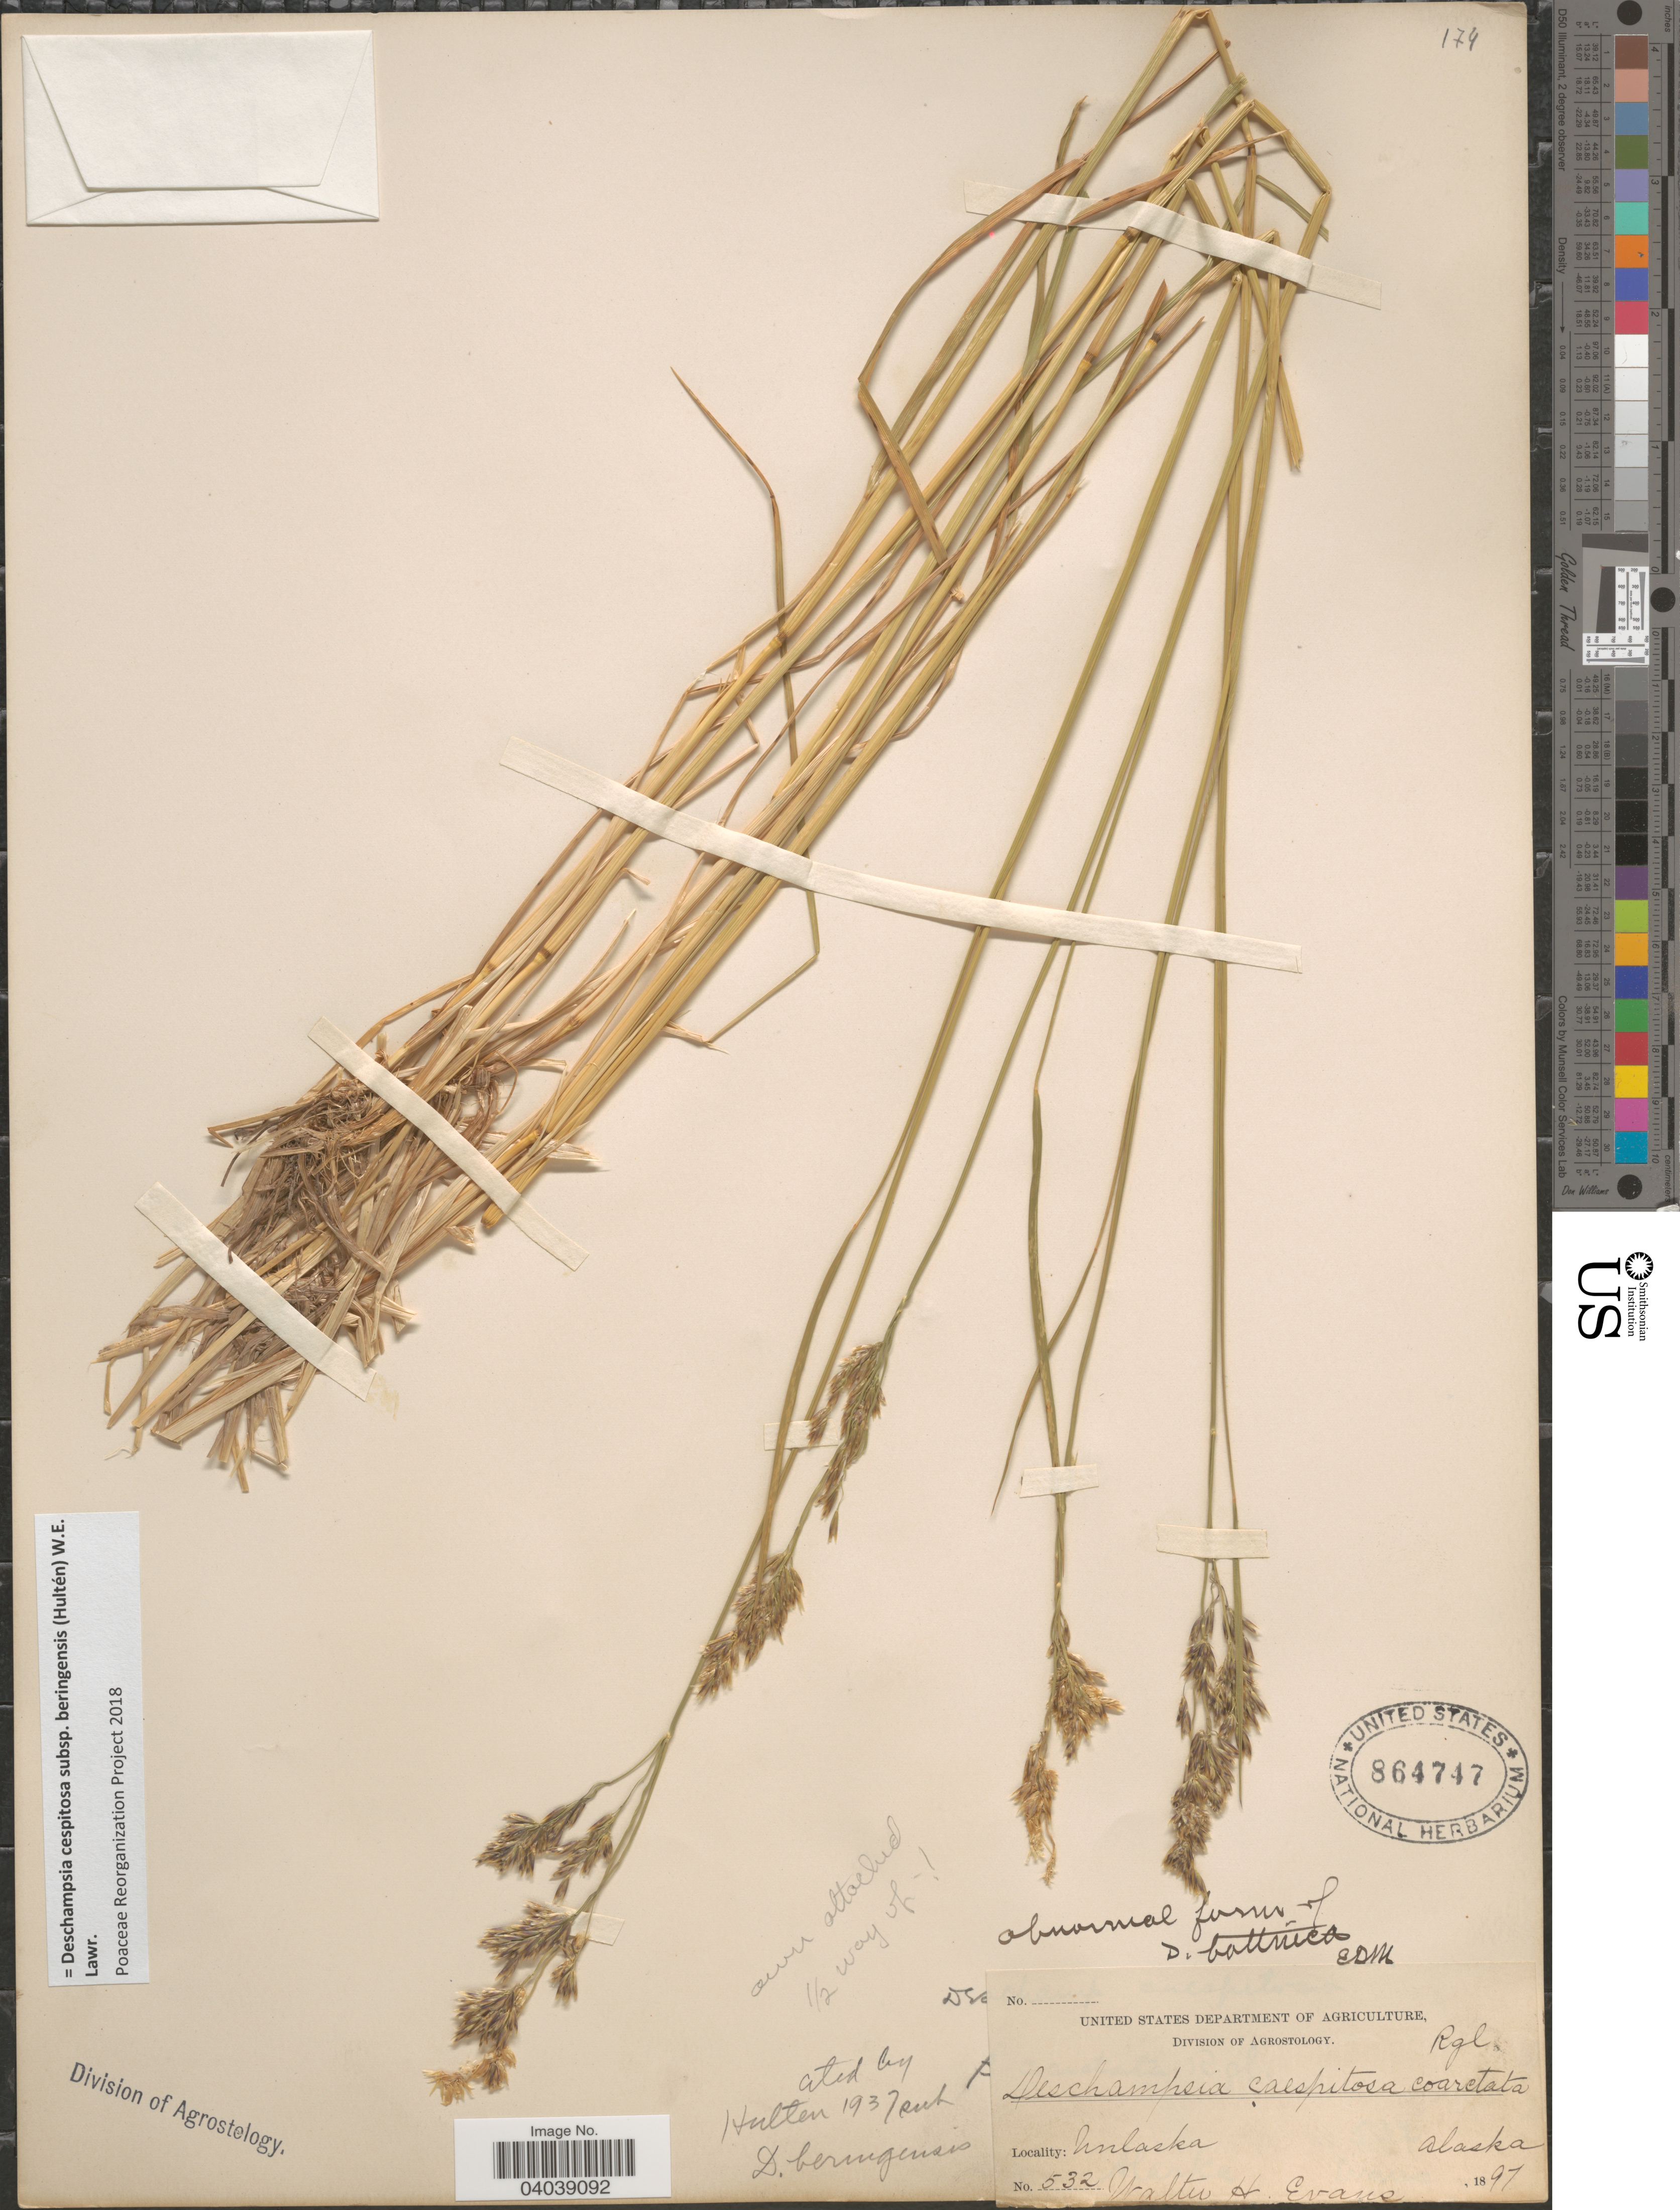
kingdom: Plantae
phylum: Tracheophyta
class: Liliopsida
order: Poales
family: Poaceae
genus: Deschampsia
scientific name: Deschampsia cespitosa subsp. beringensis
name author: (Hultén) Lawrence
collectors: W. H. Evans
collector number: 532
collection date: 1897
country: United States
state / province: Alaska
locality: Unlaska.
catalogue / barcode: US 864747